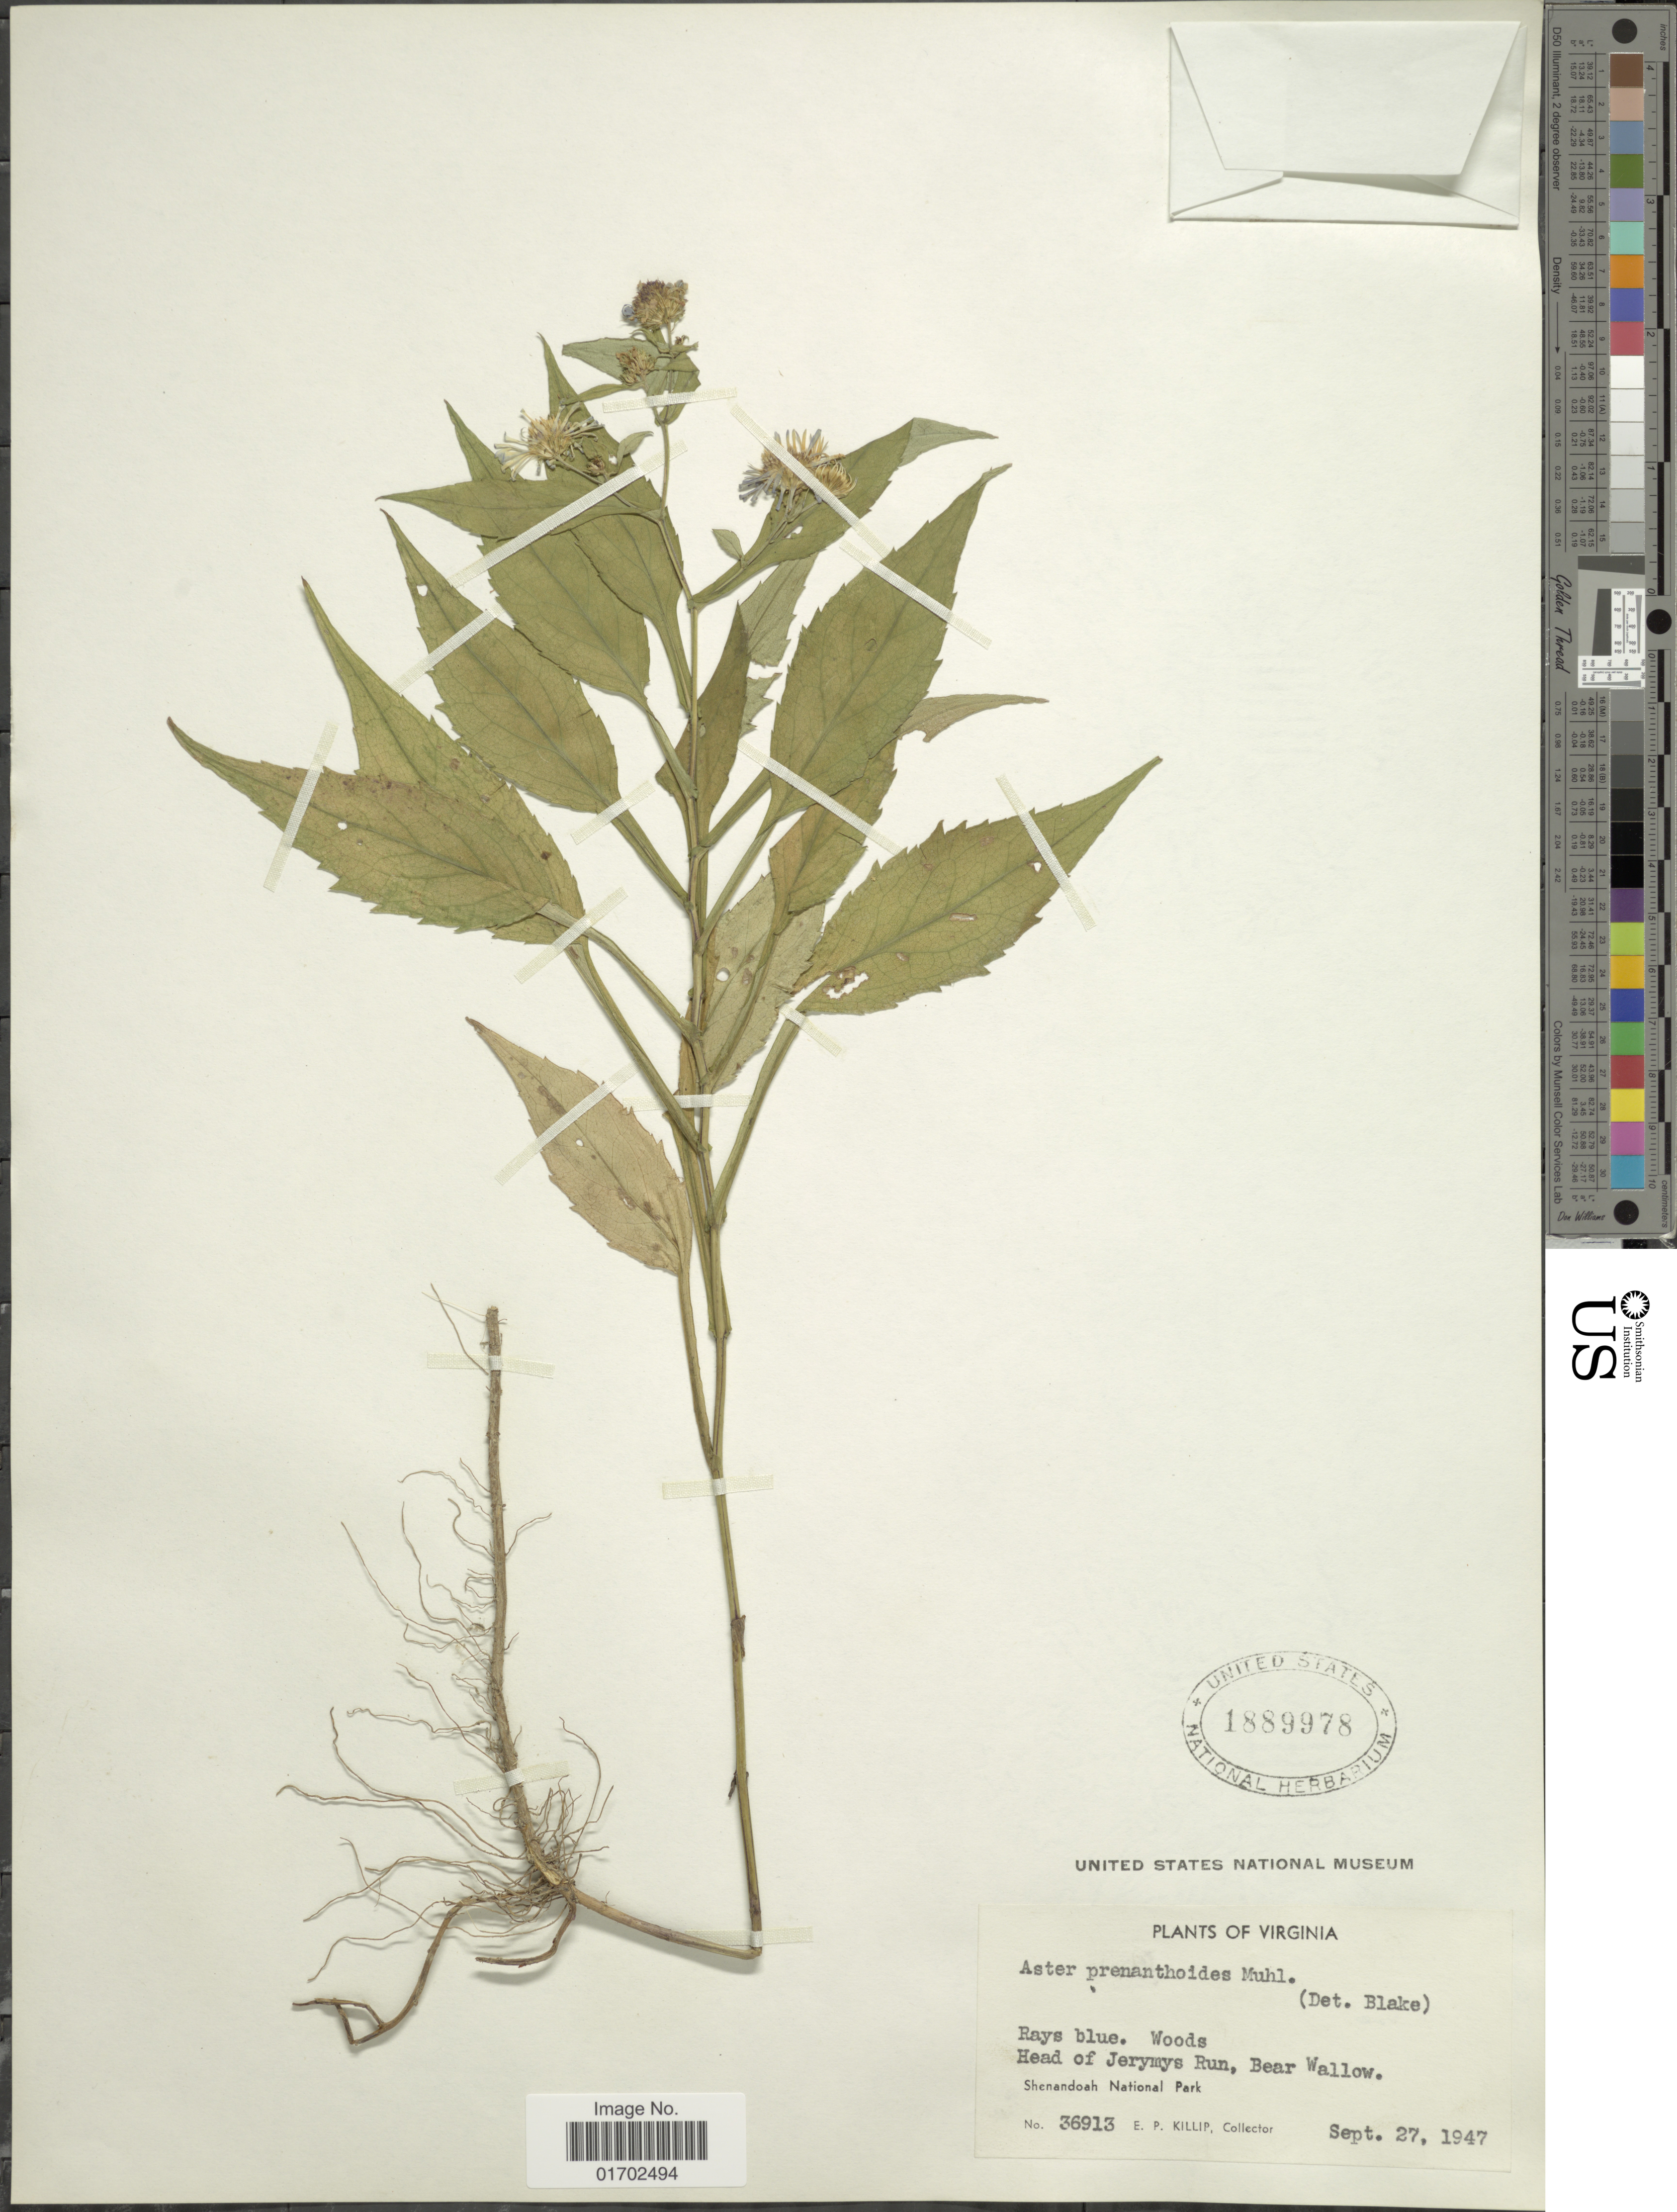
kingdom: Plantae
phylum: Tracheophyta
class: Magnoliopsida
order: Asterales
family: Asteraceae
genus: Symphyotrichum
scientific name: Symphyotrichum prenanthoides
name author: (Muhl. ex Willd.) G.L. Nesom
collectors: E. P. Killip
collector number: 36913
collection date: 1947-09-27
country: United States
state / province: Virginia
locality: Virginia. Head of Jerymys Run, Bear Wallow. Shenandoah National Park.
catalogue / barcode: US 1889978